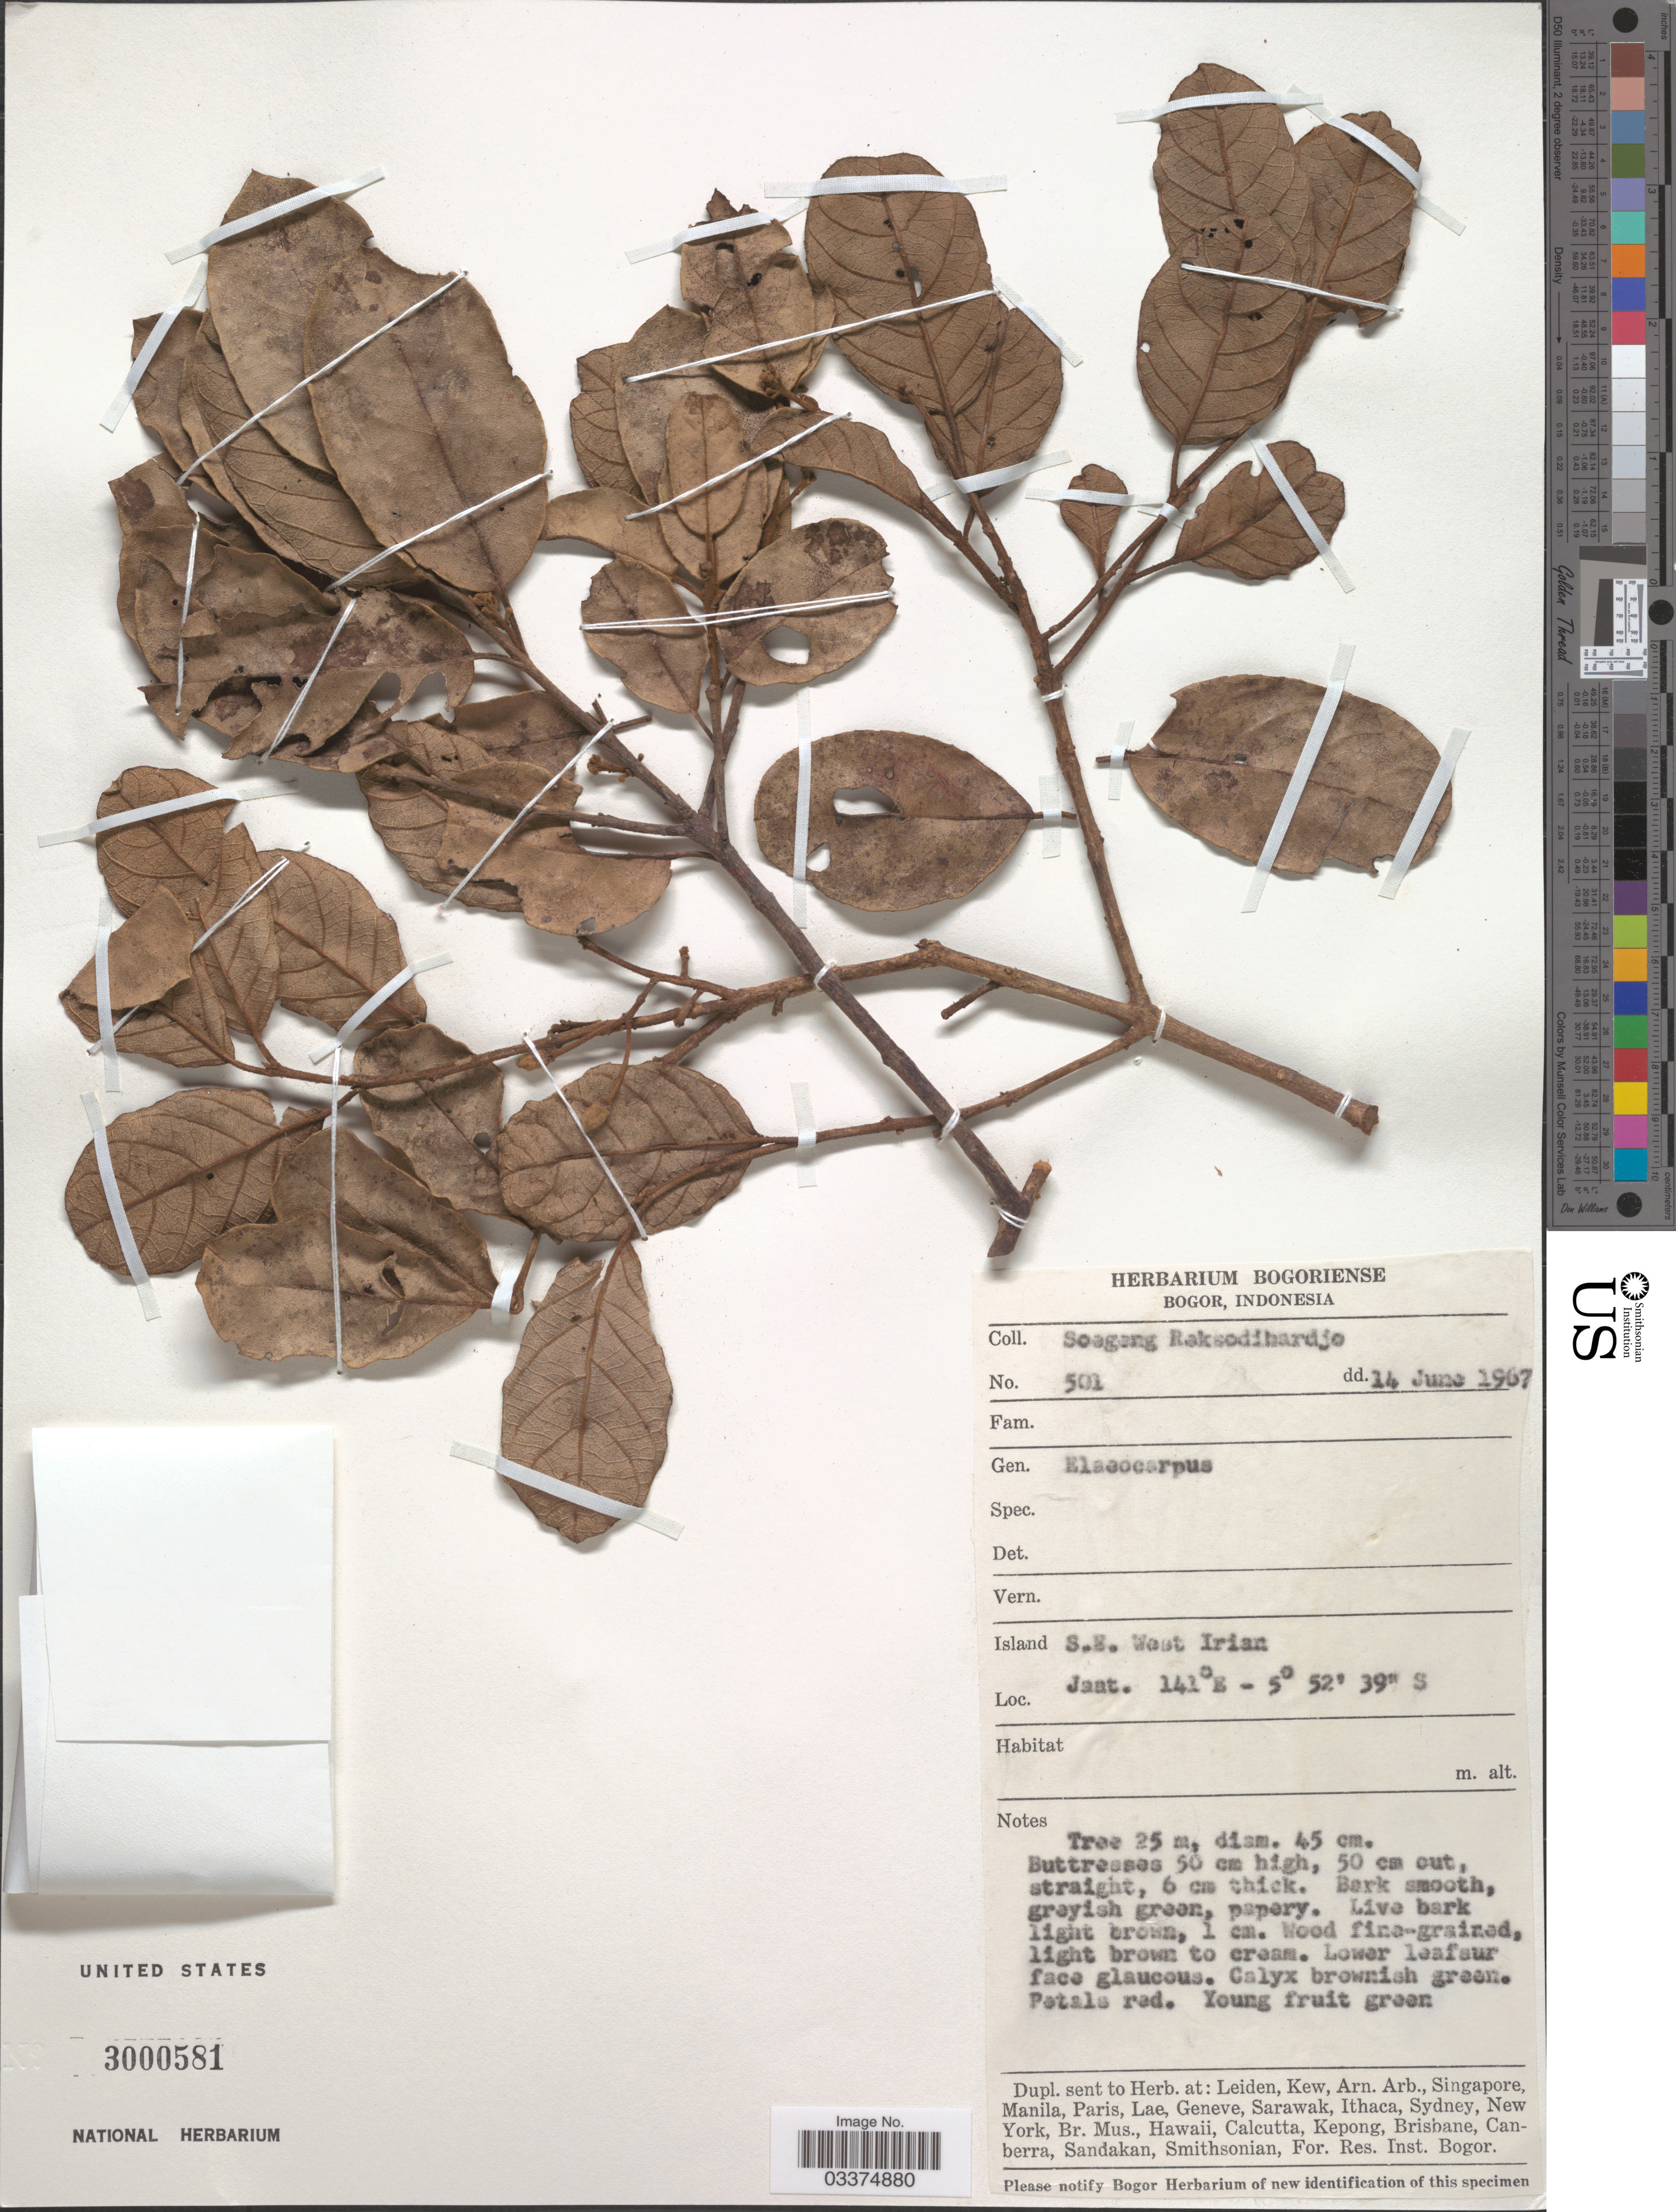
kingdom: Plantae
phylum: Tracheophyta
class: Magnoliopsida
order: Oxalidales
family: Elaeocarpaceae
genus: Elaeocarpus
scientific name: Elaeocarpus sp.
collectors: S. Reksodihardjo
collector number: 501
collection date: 1967-06-14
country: Indonesia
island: New Guinea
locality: Island S. E. West Irian. Jaat.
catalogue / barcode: US 3000581